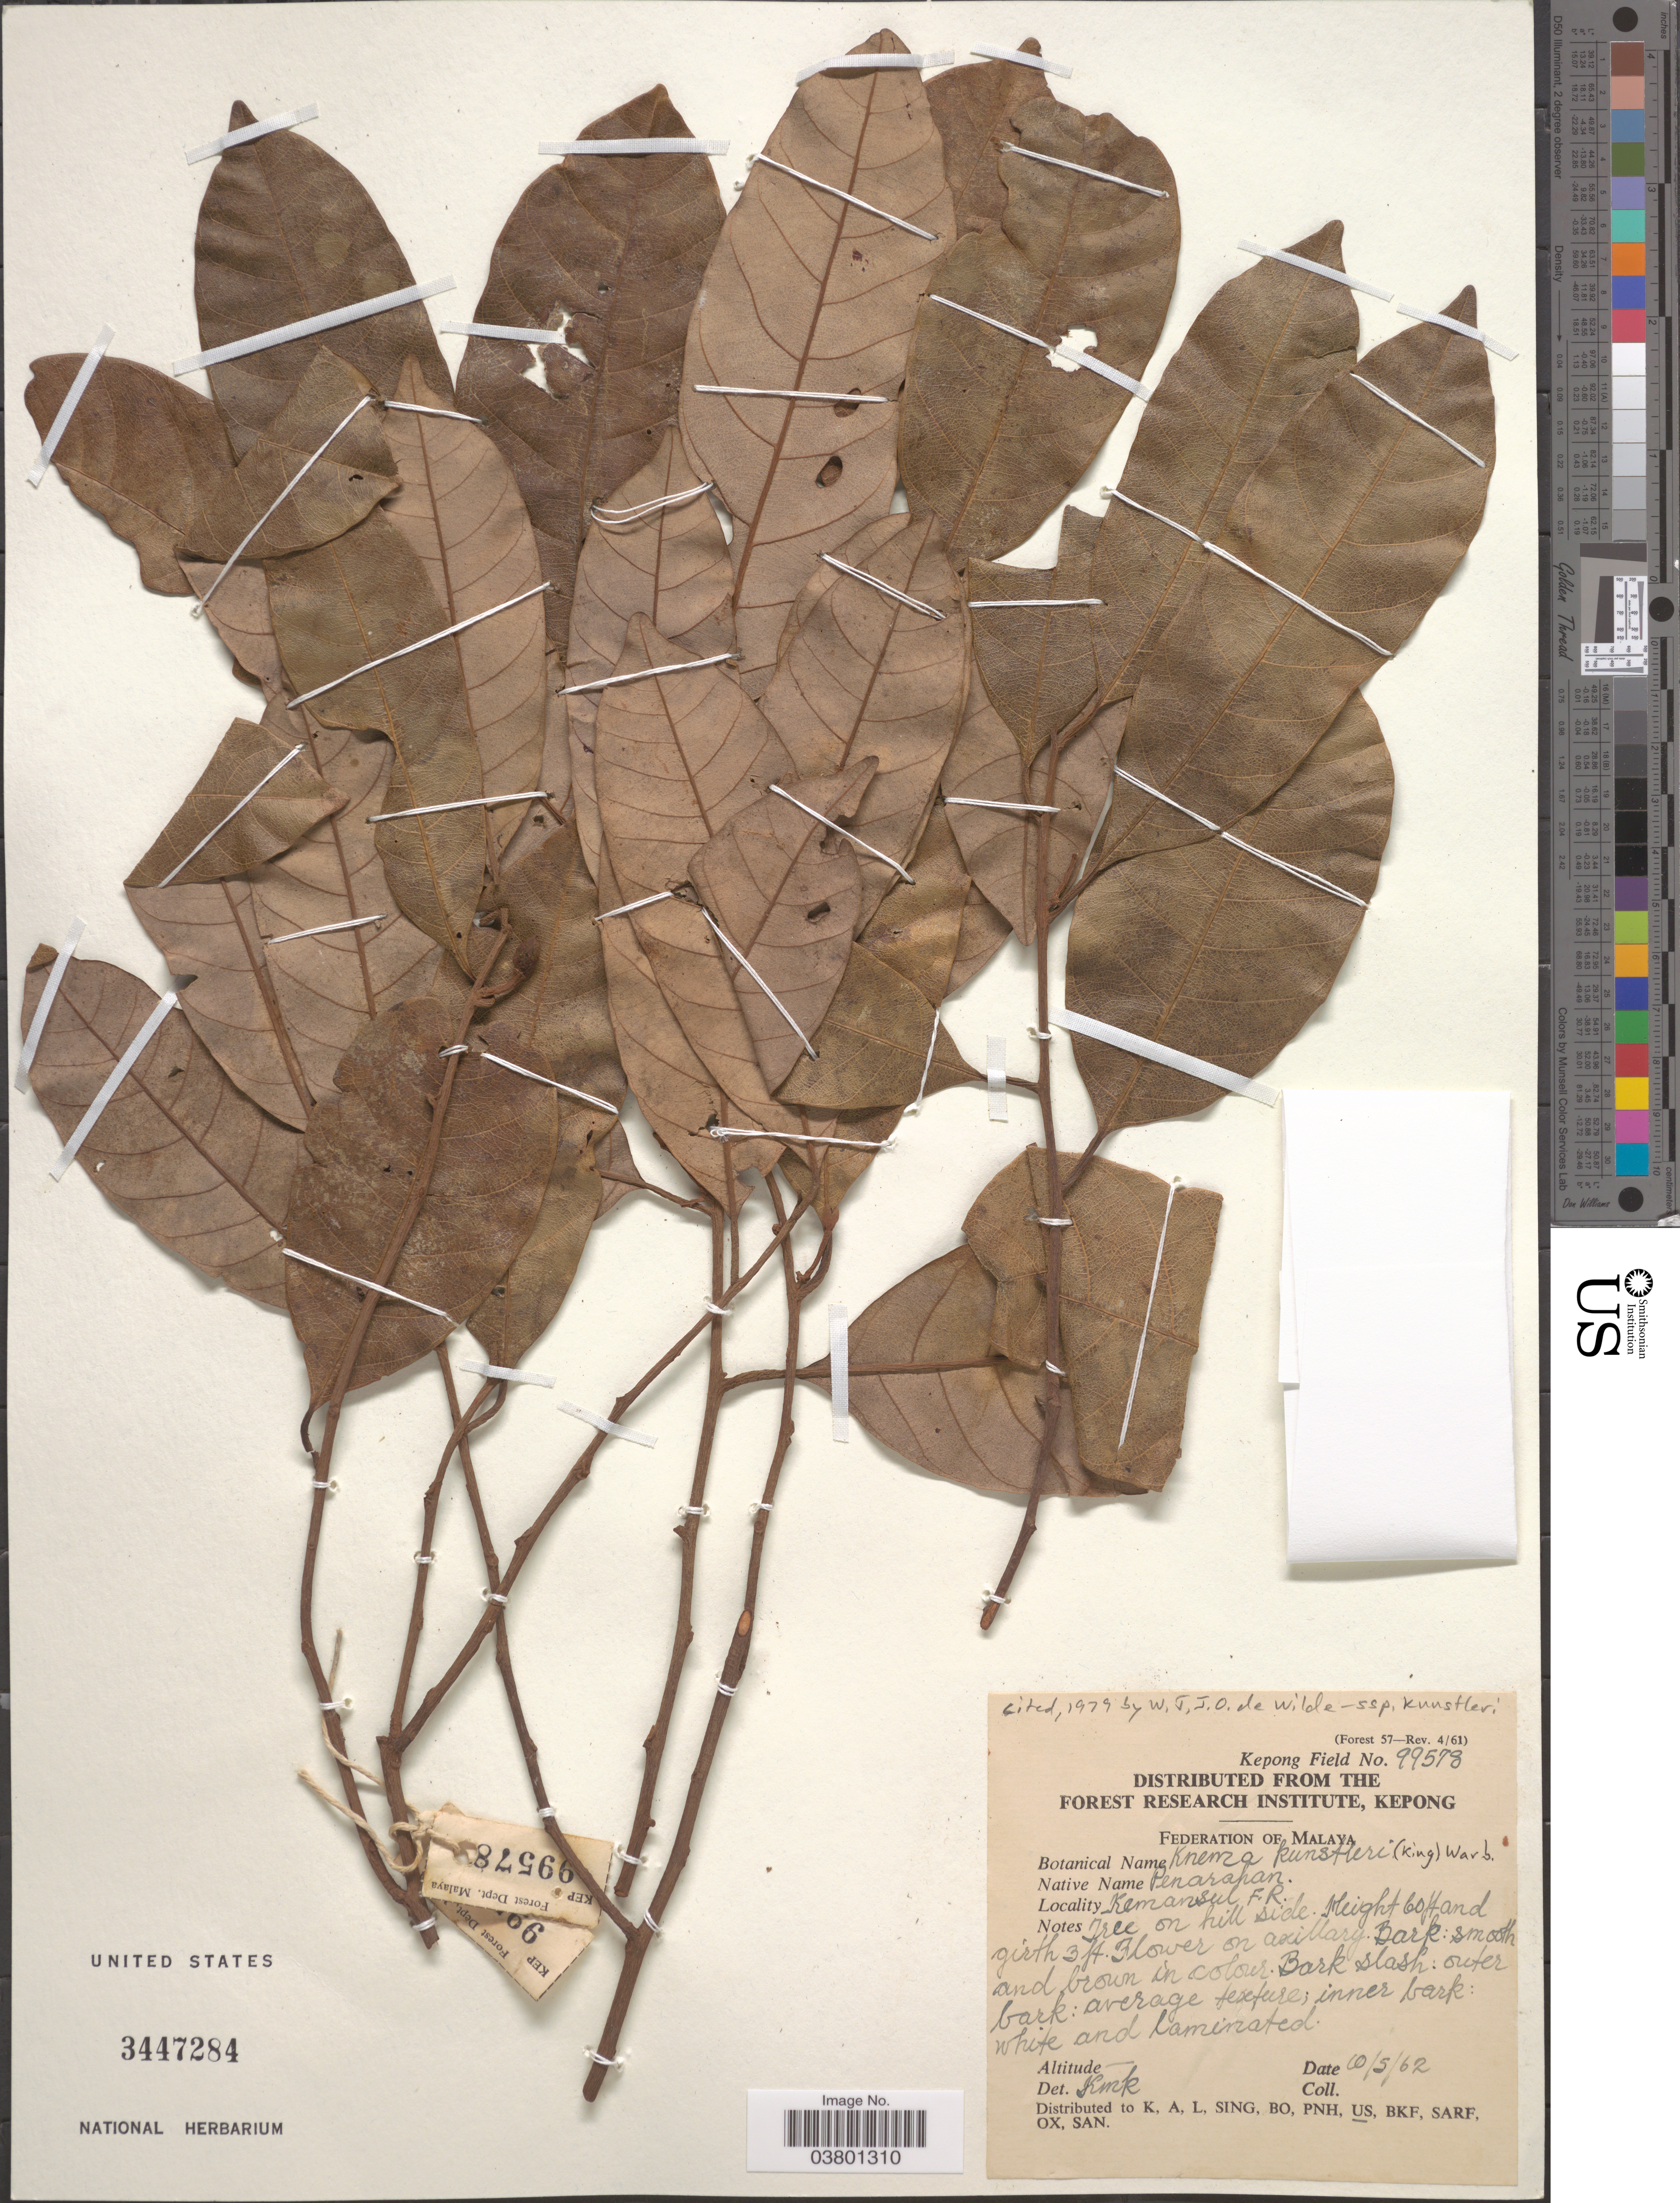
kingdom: Plantae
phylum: Tracheophyta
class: Magnoliopsida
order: Magnoliales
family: Myristicaceae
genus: Knema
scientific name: Knema kunstleri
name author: Warb.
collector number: Kepong Field 99578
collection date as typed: Transcribed d/m/y: 10/5/62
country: Malaysia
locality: Federation of Malaya. Kemansul F.R.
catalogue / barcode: US 3447284